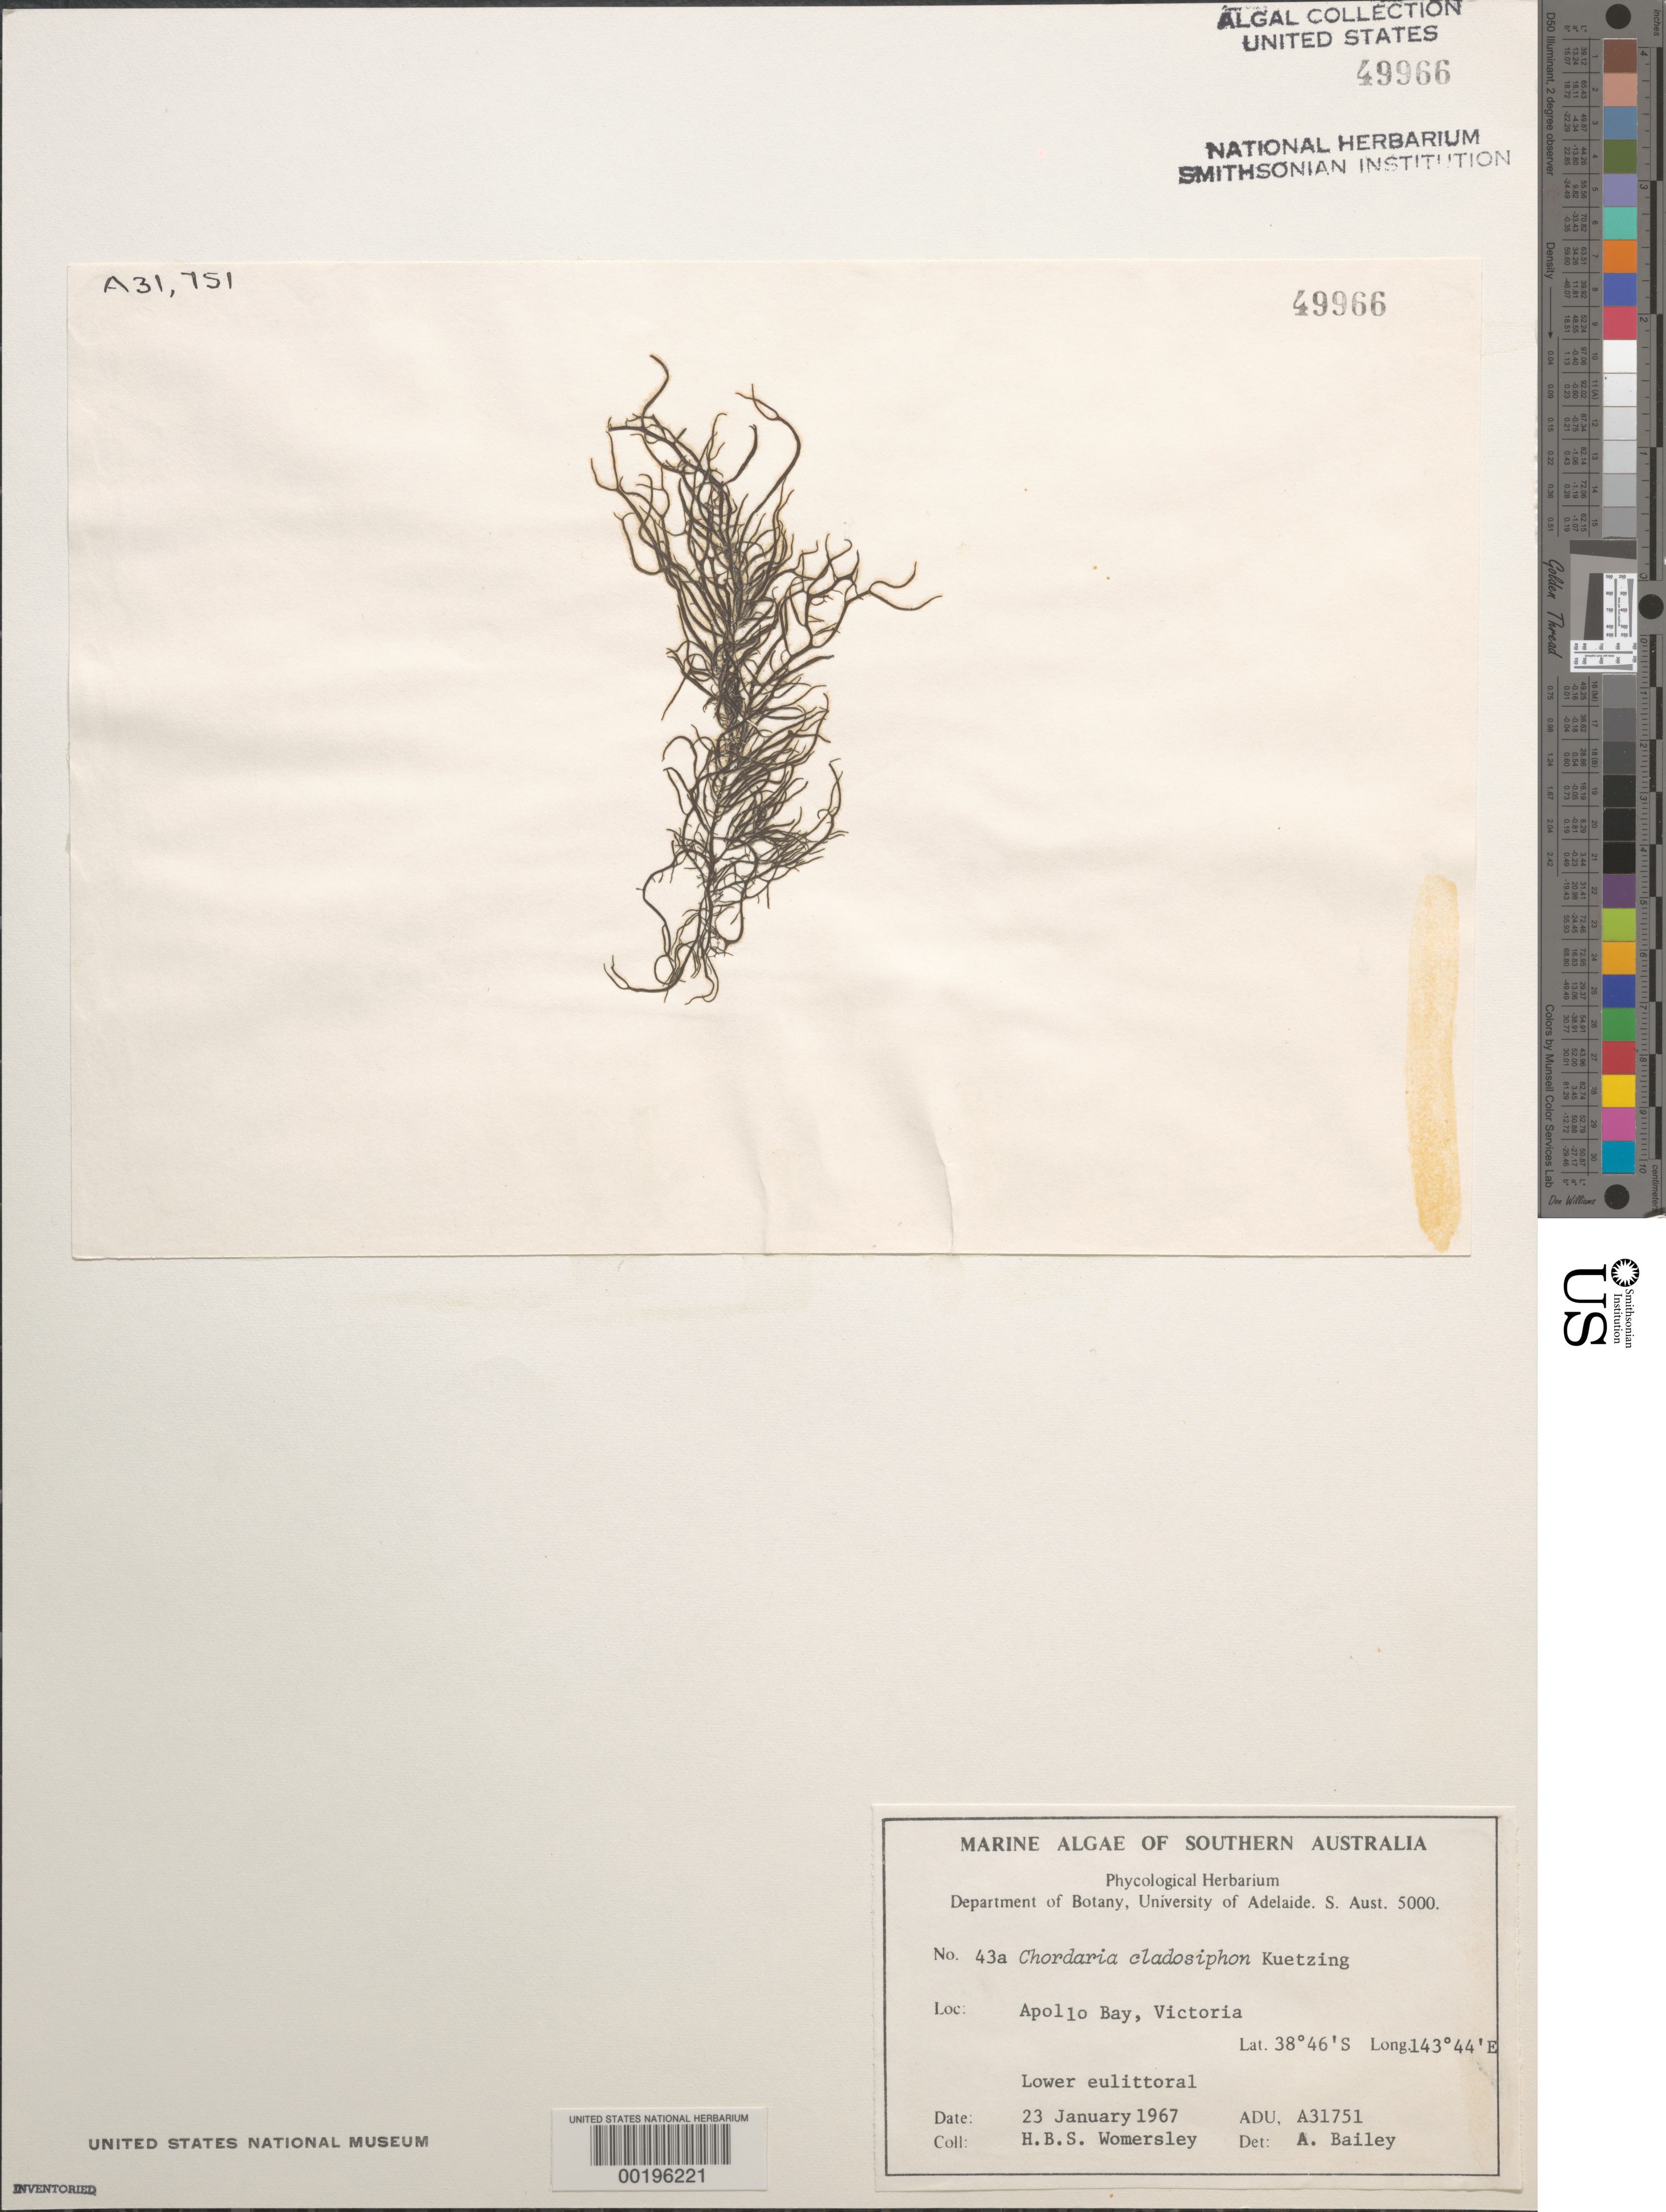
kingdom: Chromista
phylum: Ochrophyta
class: Phaeophyceae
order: Ectocarpales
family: Chordariaceae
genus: Chordaria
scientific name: Chordaria cladosiphon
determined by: Bailey, A.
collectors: H. B. S. Womersley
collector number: ADU A31751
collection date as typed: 23 Jan 1967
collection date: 1967-01-23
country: Australia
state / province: Victoria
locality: Apollo Bay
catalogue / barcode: US 49966